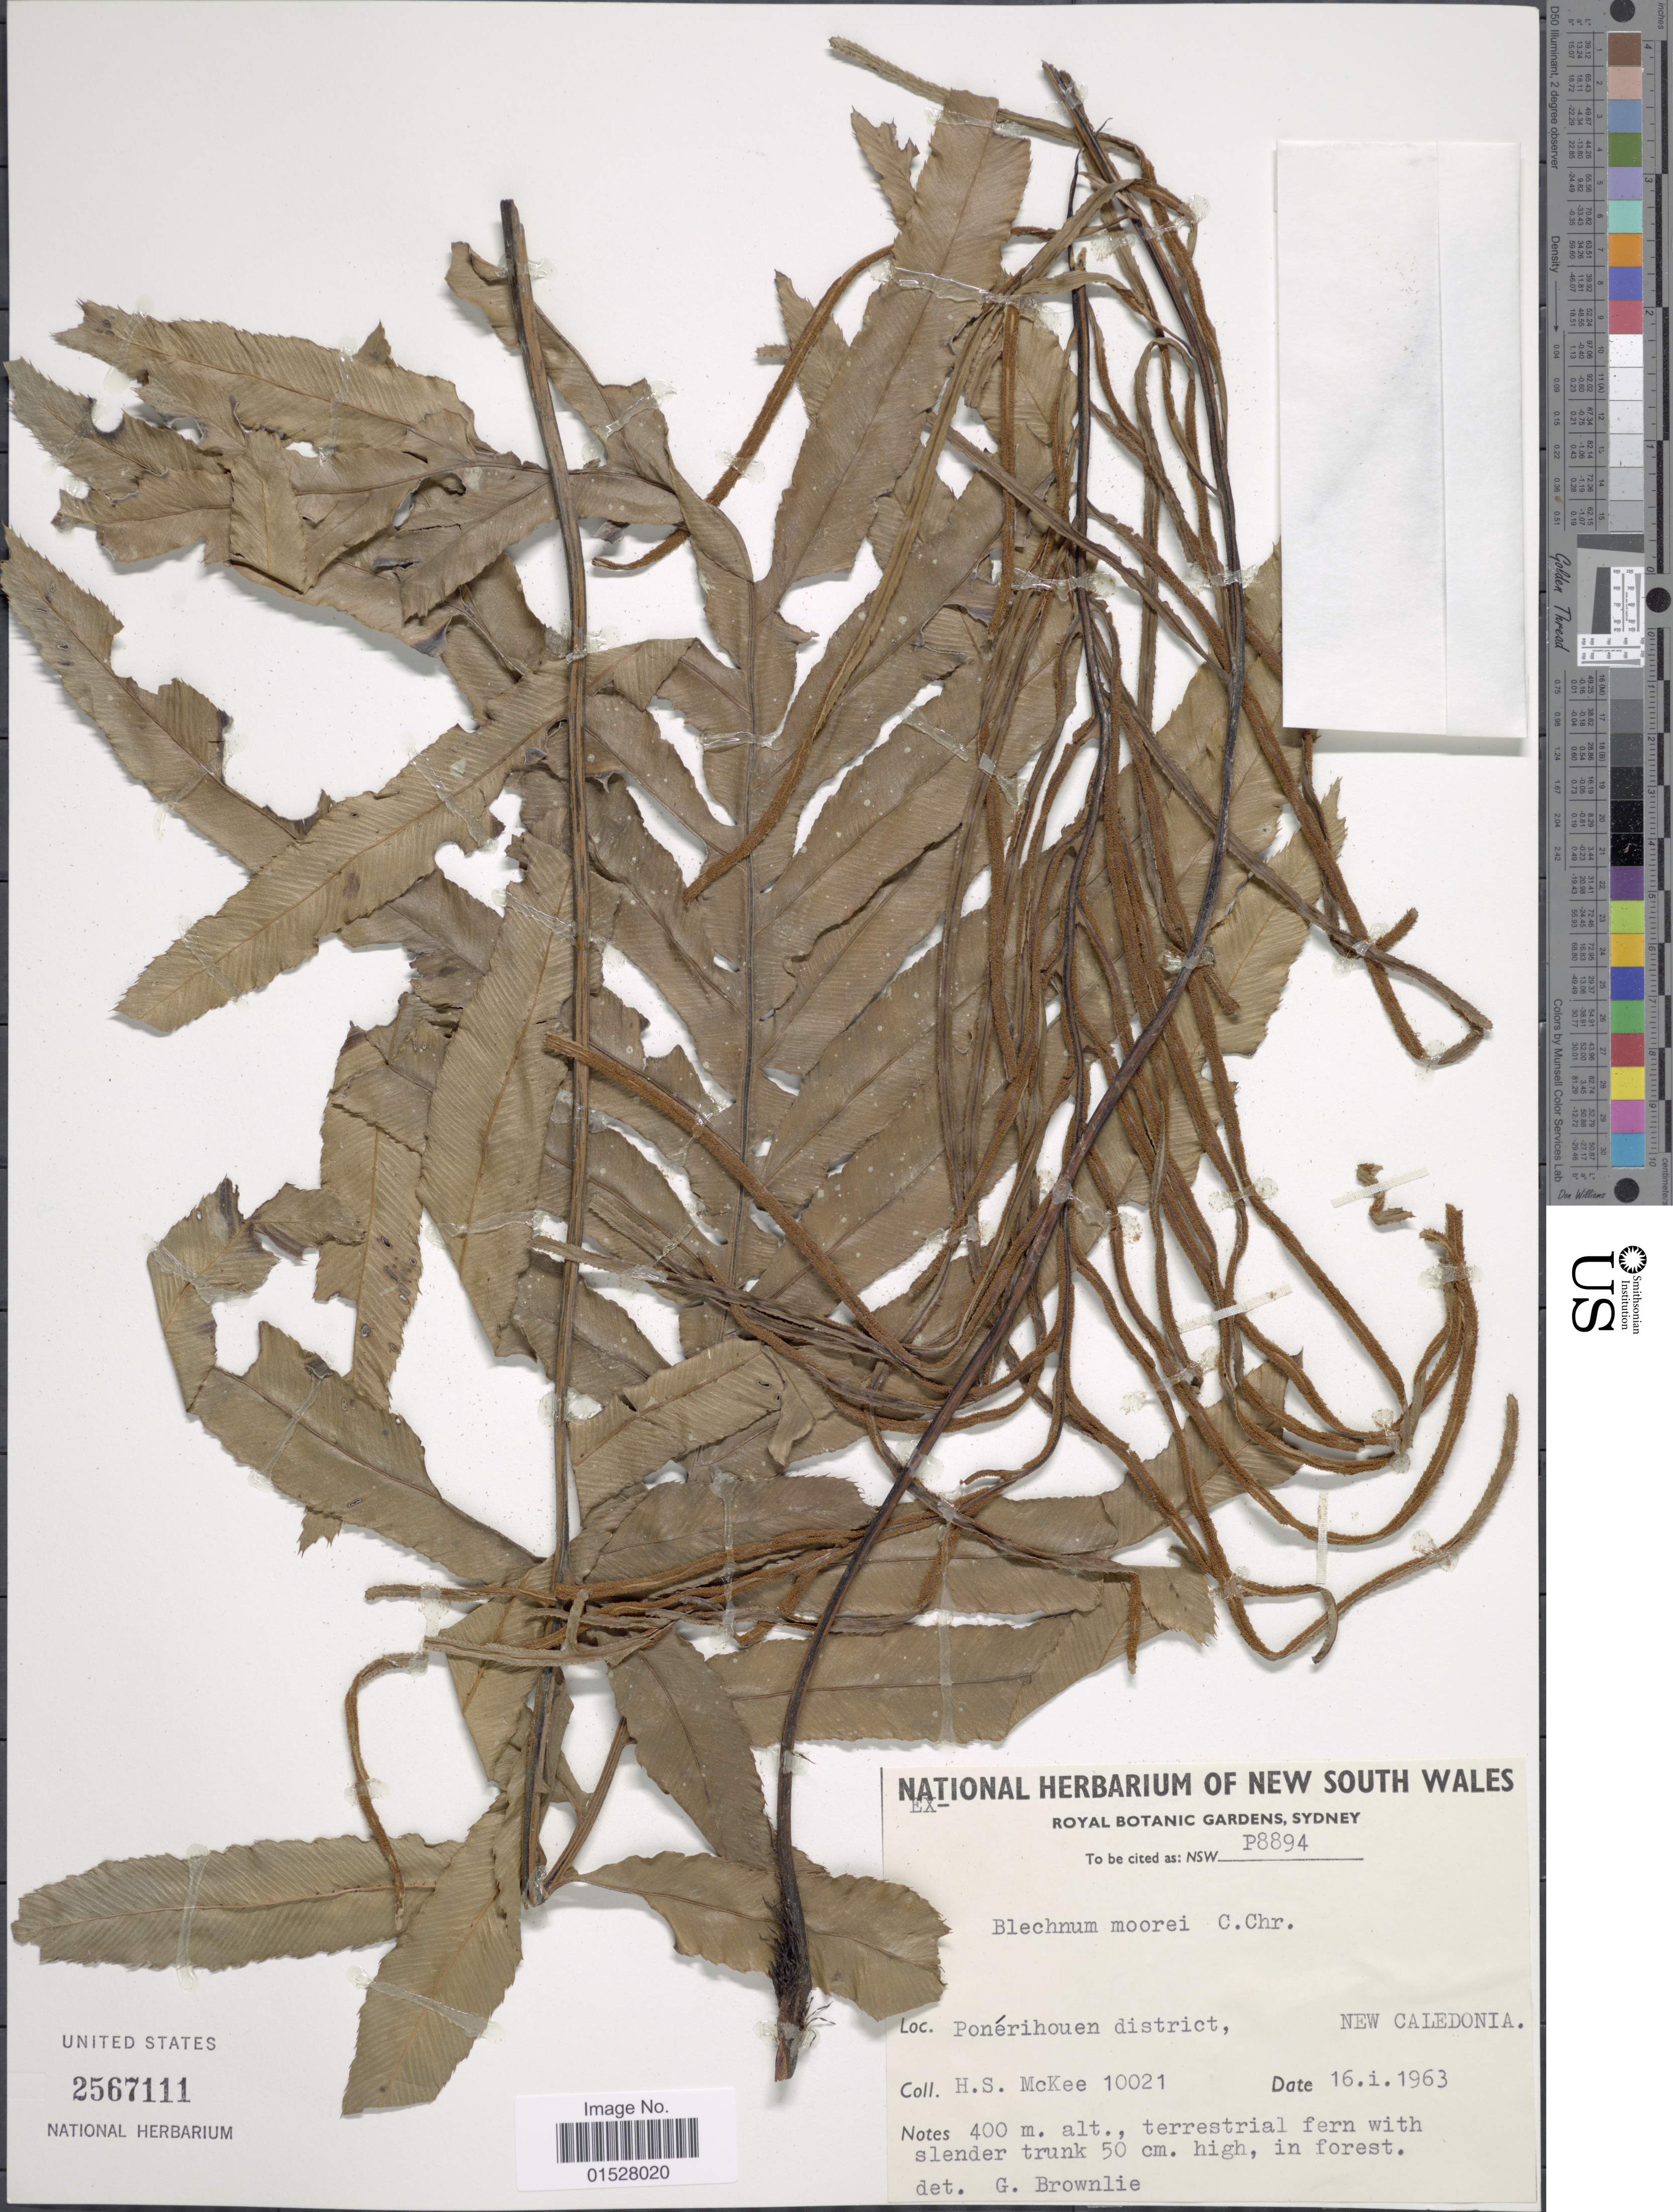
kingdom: Plantae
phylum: Tracheophyta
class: Polypodiopsida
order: Polypodiales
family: Blechnaceae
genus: Blechnum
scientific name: Blechnum moorei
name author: C. Chr.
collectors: H. S. McKee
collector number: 10021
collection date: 1963-01-16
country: New Caledonia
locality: Ponérihouen district.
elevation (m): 400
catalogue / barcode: US 2567111